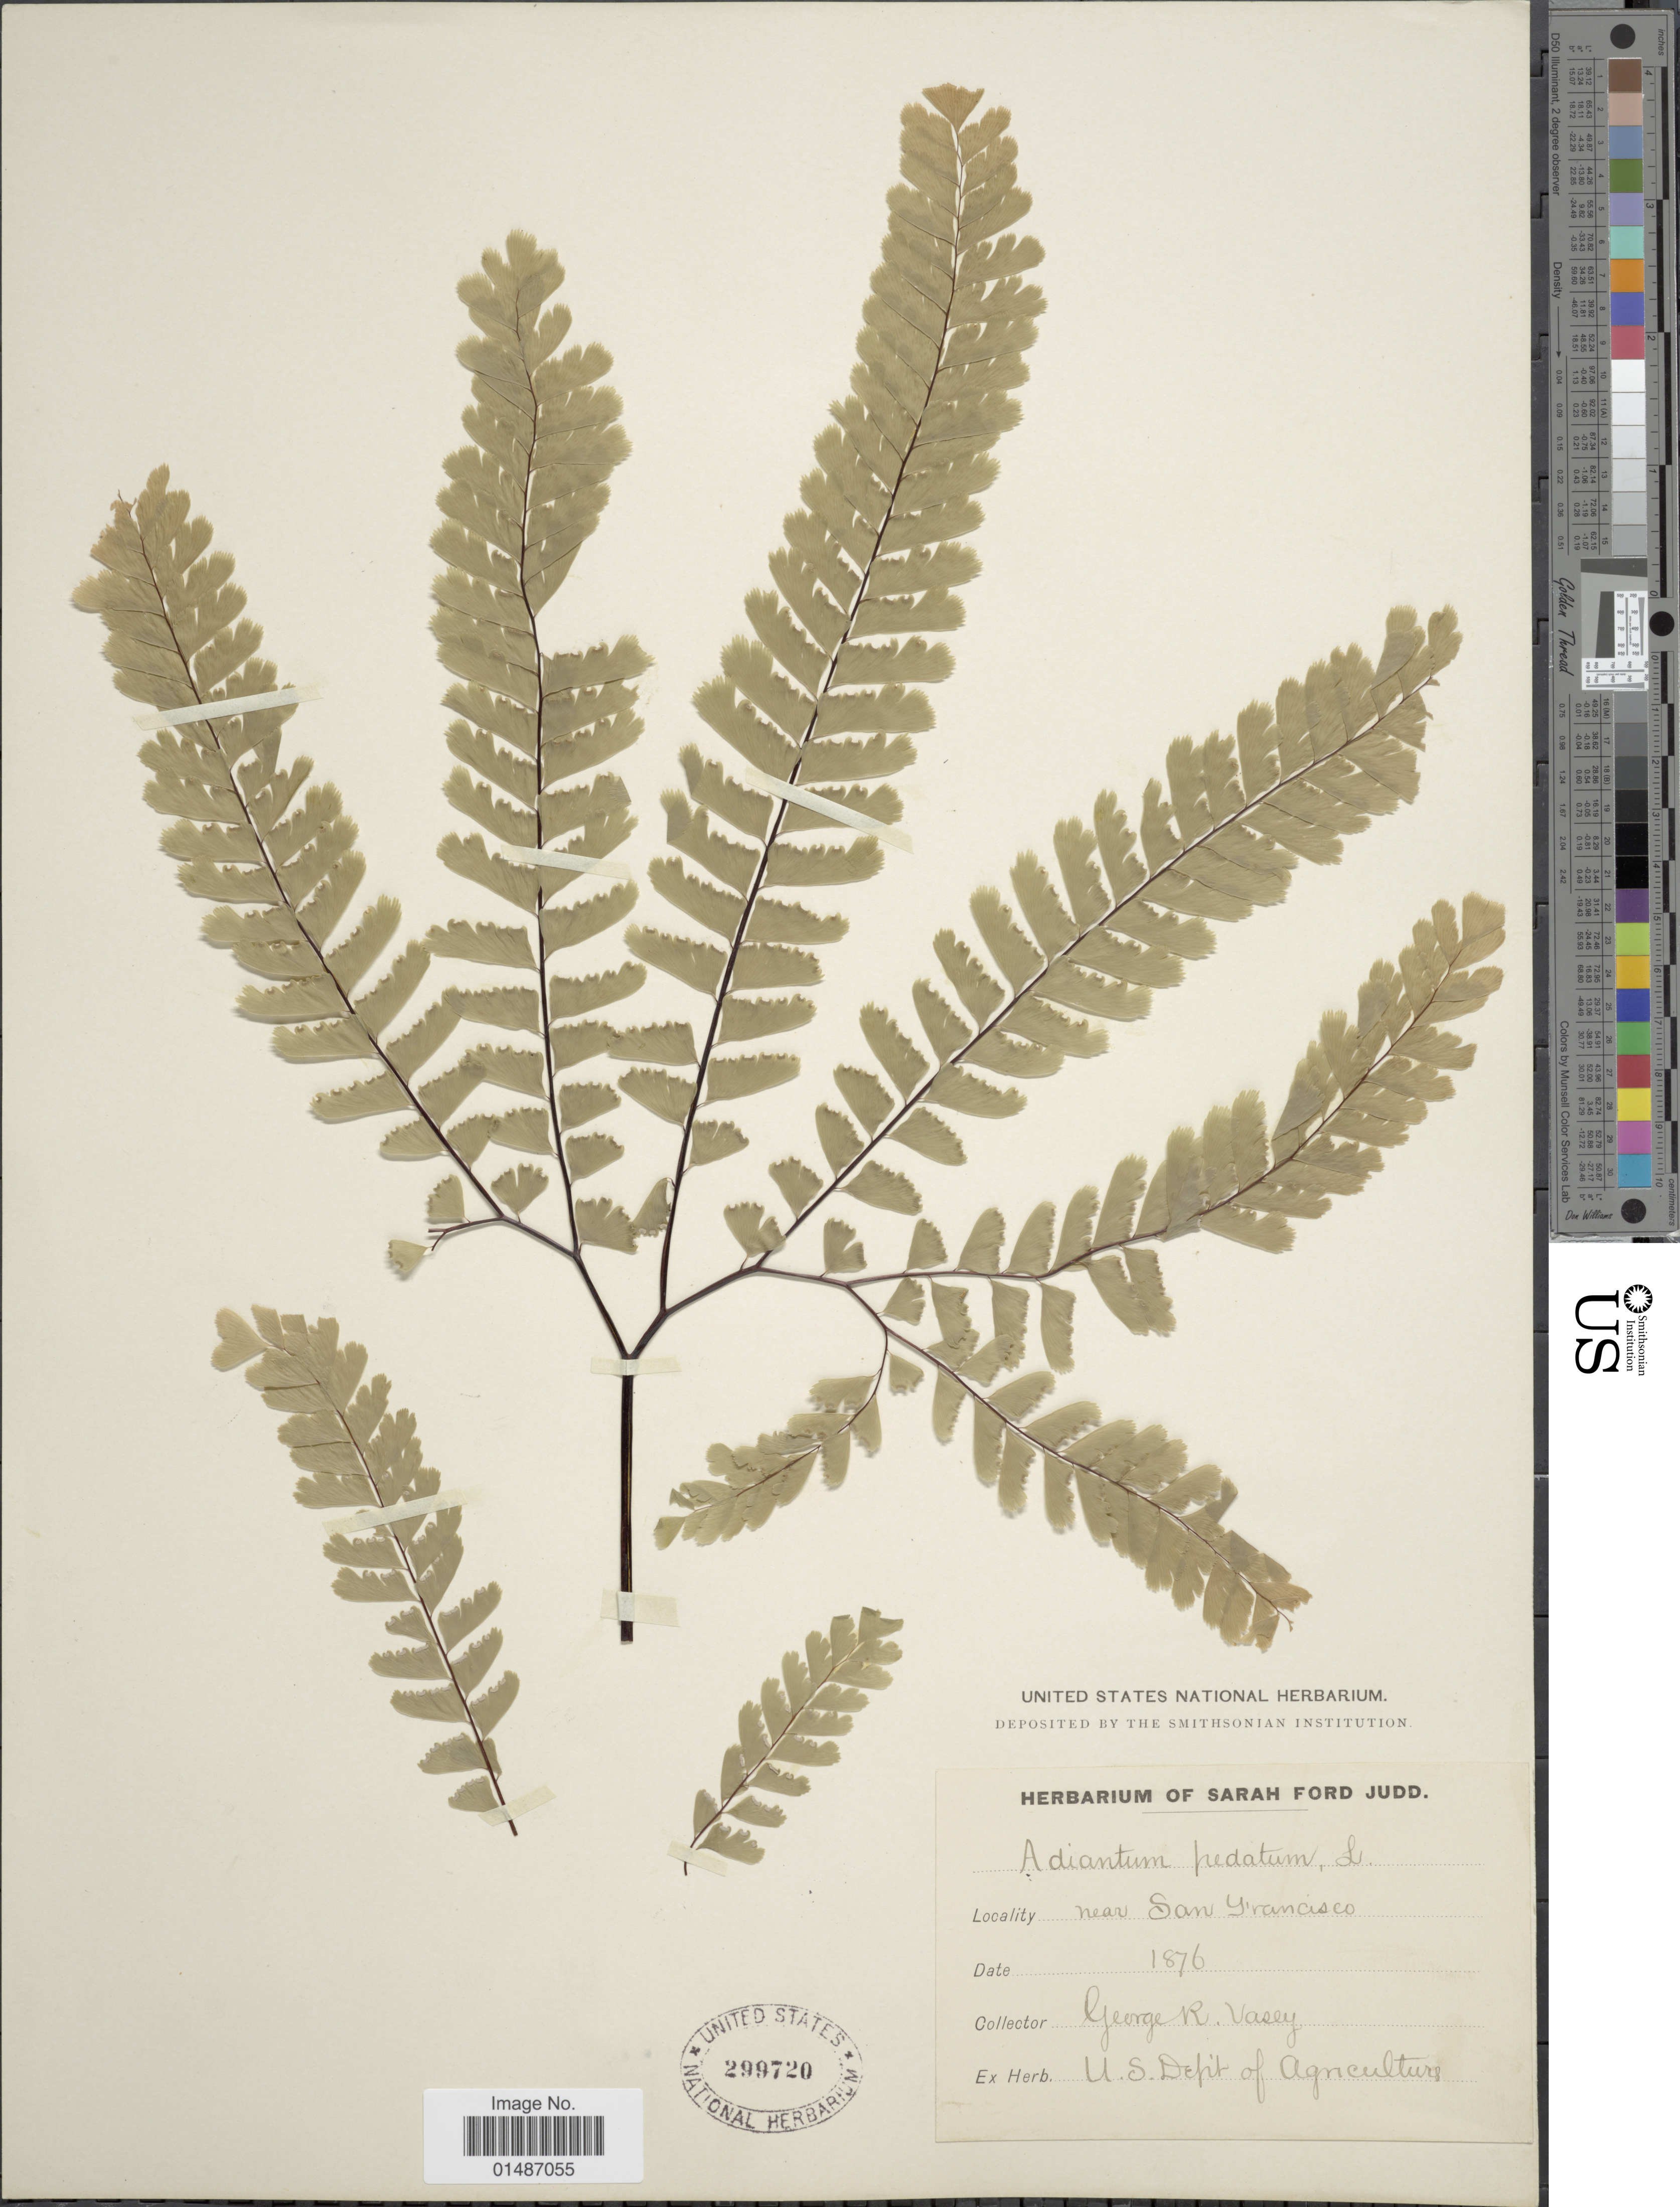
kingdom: Plantae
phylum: Tracheophyta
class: Polypodiopsida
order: Polypodiales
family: Pteridaceae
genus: Adiantum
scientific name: Adiantum pedatum var. pedatum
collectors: G. R. Vasey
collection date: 1876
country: United States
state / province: California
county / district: San Francisco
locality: Near San Francisco.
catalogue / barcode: US 299720